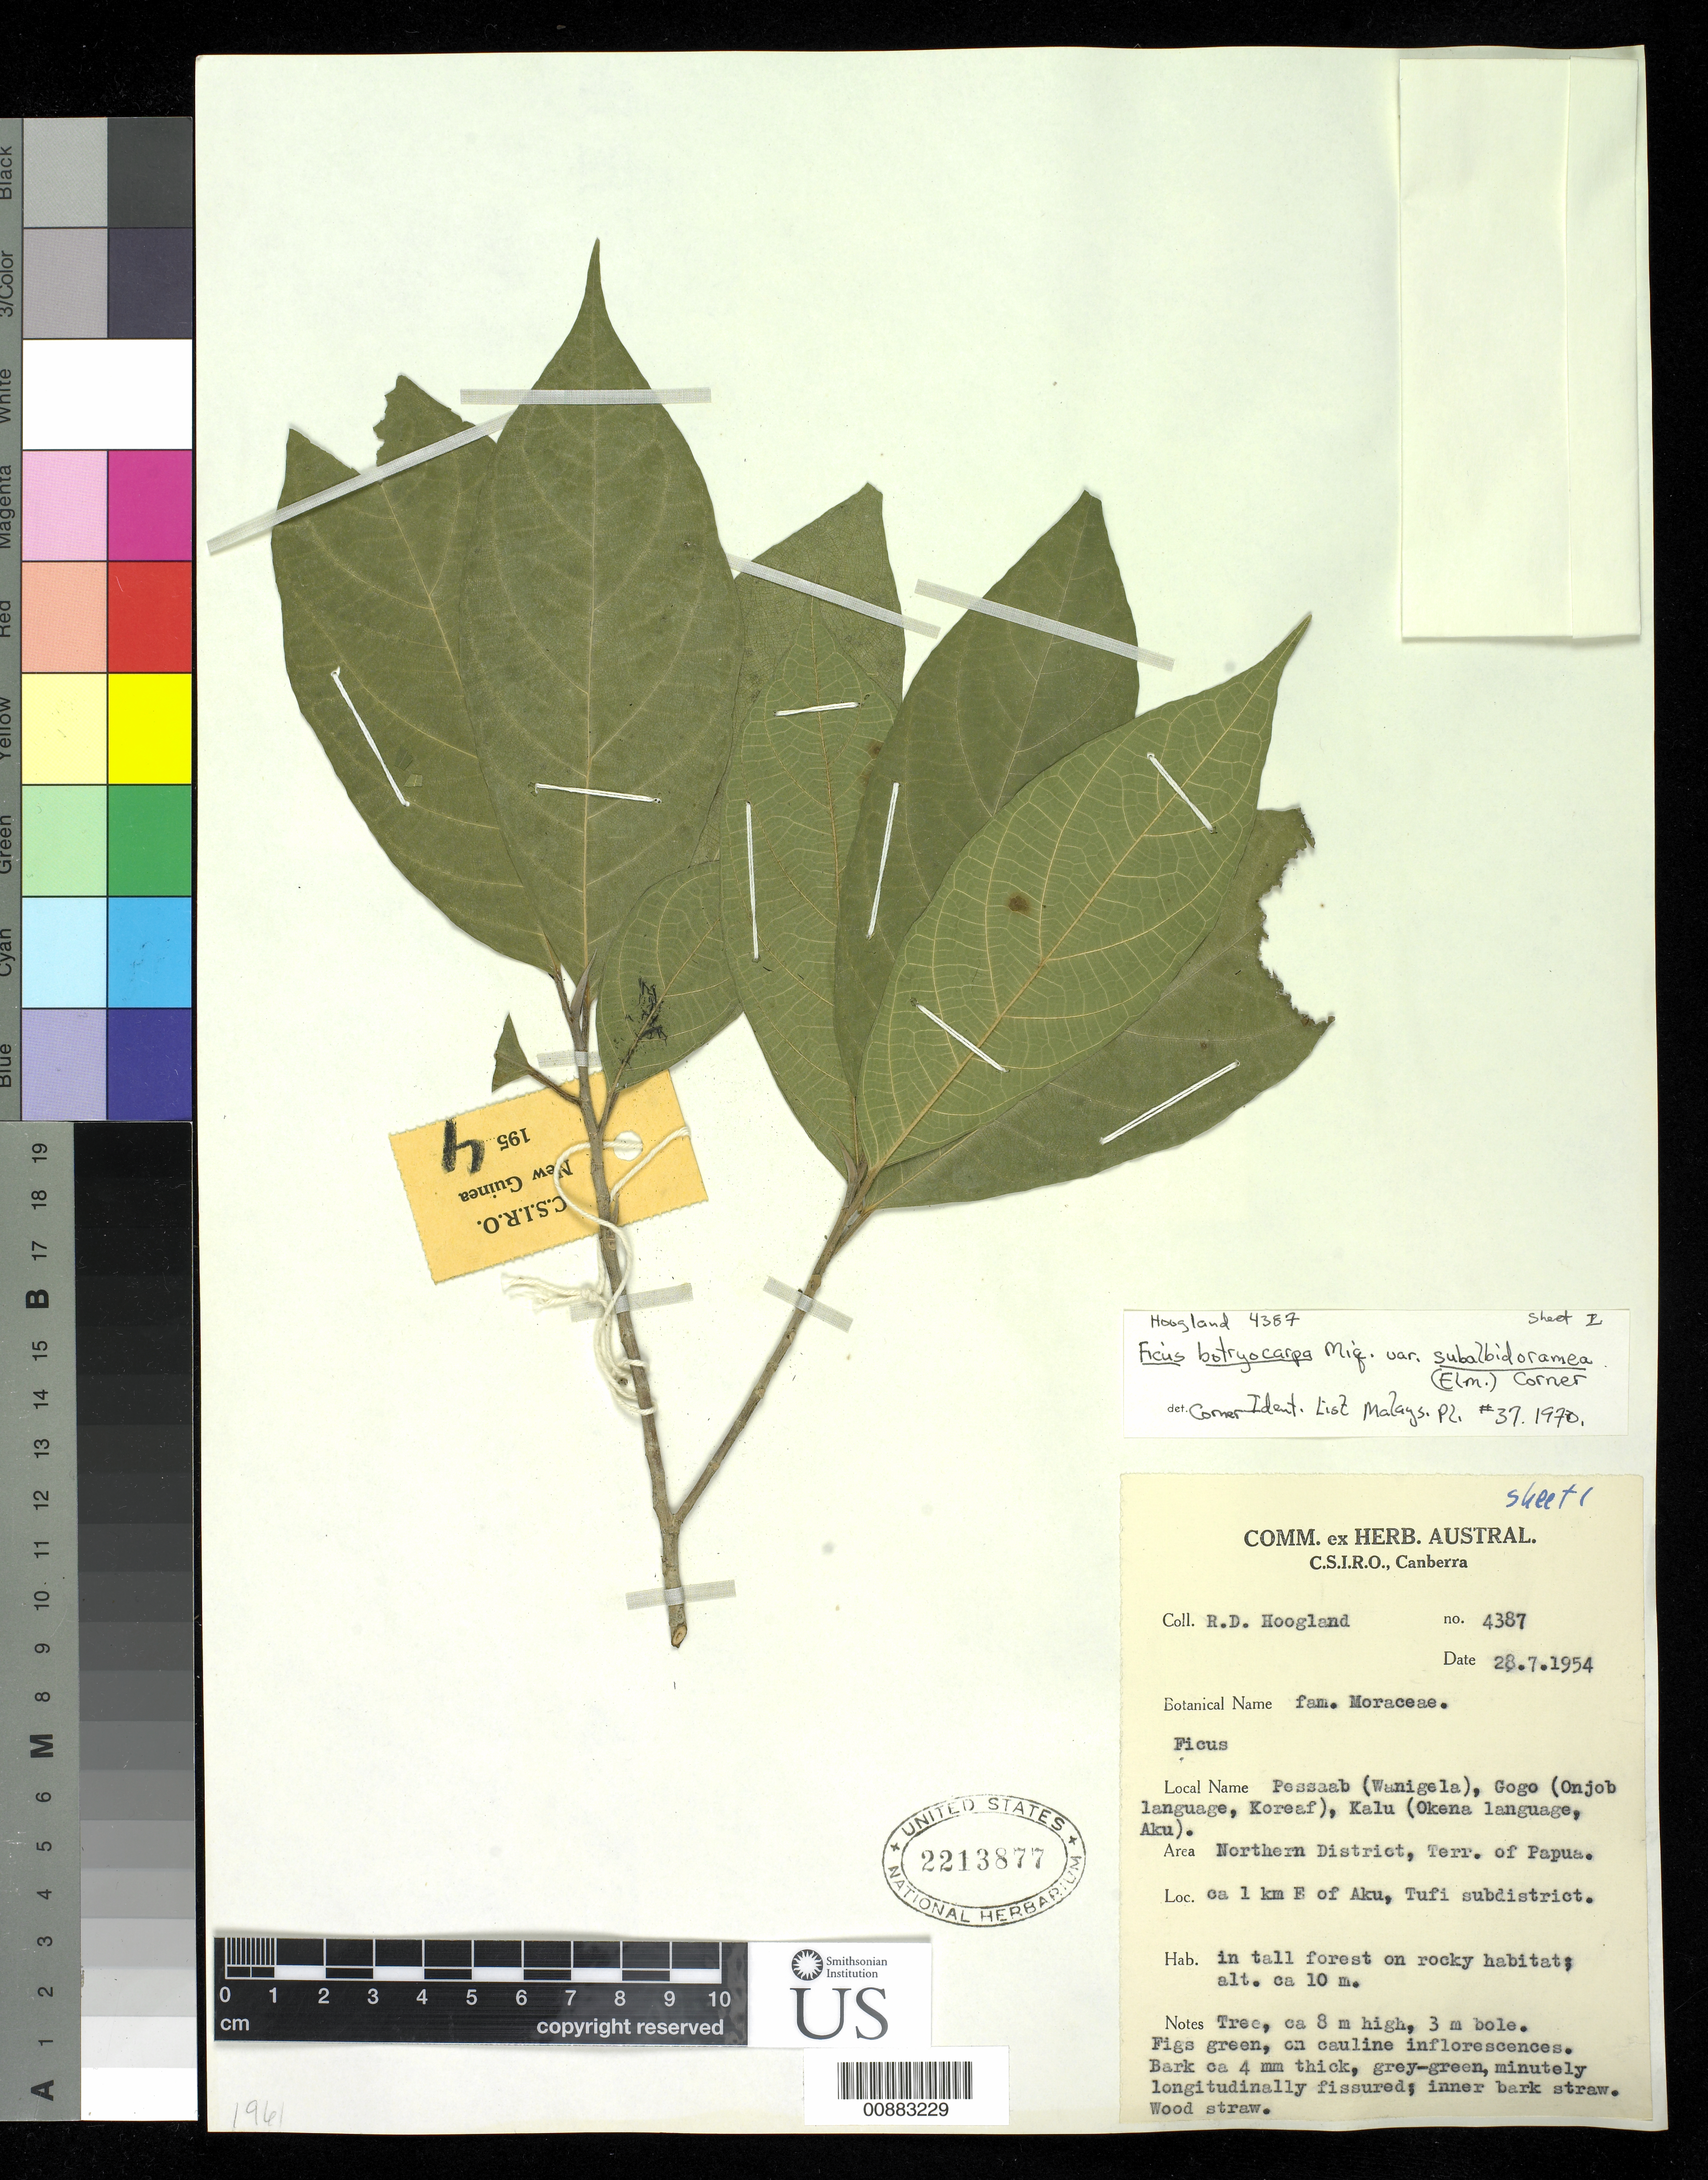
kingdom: Plantae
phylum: Tracheophyta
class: Magnoliopsida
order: Rosales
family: Moraceae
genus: Ficus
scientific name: Ficus botryocarpa var. subalbidoramea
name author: (Elmer) Corner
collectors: R. D. Hoogland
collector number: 4387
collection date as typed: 28 Jul 1954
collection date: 1954-07-28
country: Papua New Guinea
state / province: Northern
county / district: Tufi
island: New Guinea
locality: Northern Dist., Terr. of Papua. Ca. 1 km. E. of Aku, Tufi subdistrict.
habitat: Tall forest on rocky habitat.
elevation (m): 10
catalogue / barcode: US 2213877